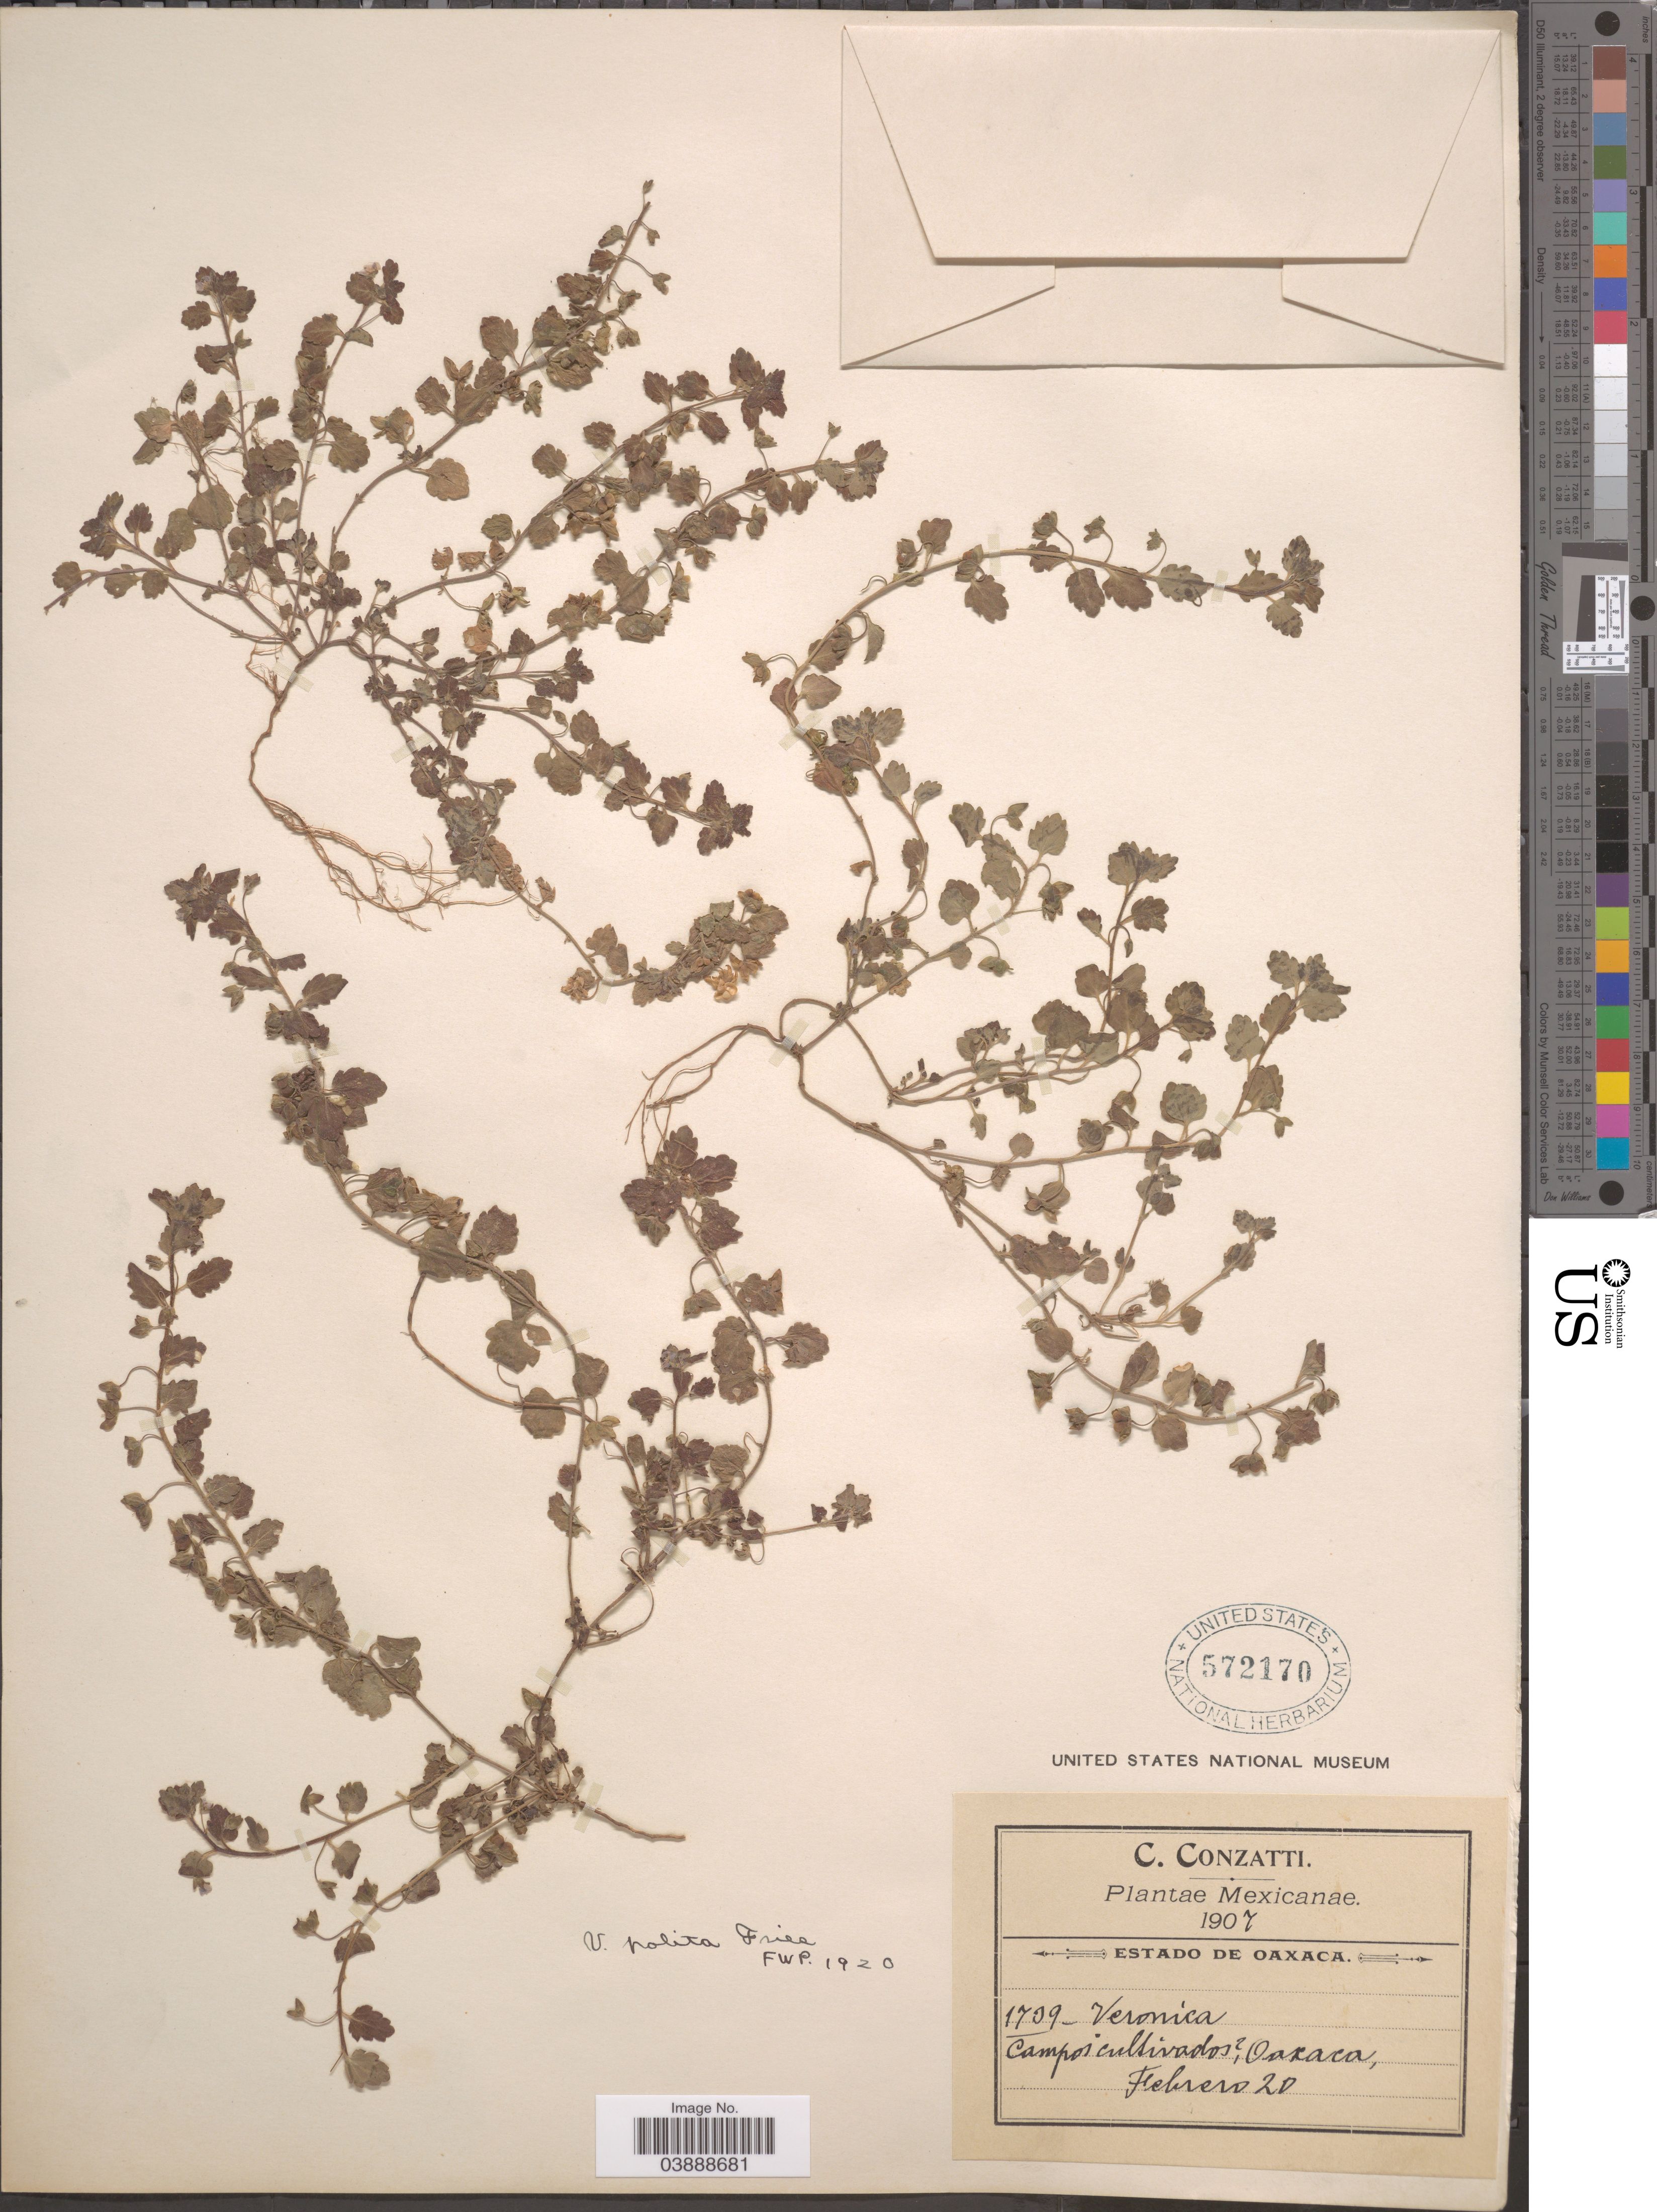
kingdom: Plantae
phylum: Tracheophyta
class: Magnoliopsida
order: Lamiales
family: Plantaginaceae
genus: Veronica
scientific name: Veronica polita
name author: Fr.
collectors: C. Conzatti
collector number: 1709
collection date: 1907-02-20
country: Mexico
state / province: Oaxaca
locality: Campos cultivados [unsure placement]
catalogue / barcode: US 572170